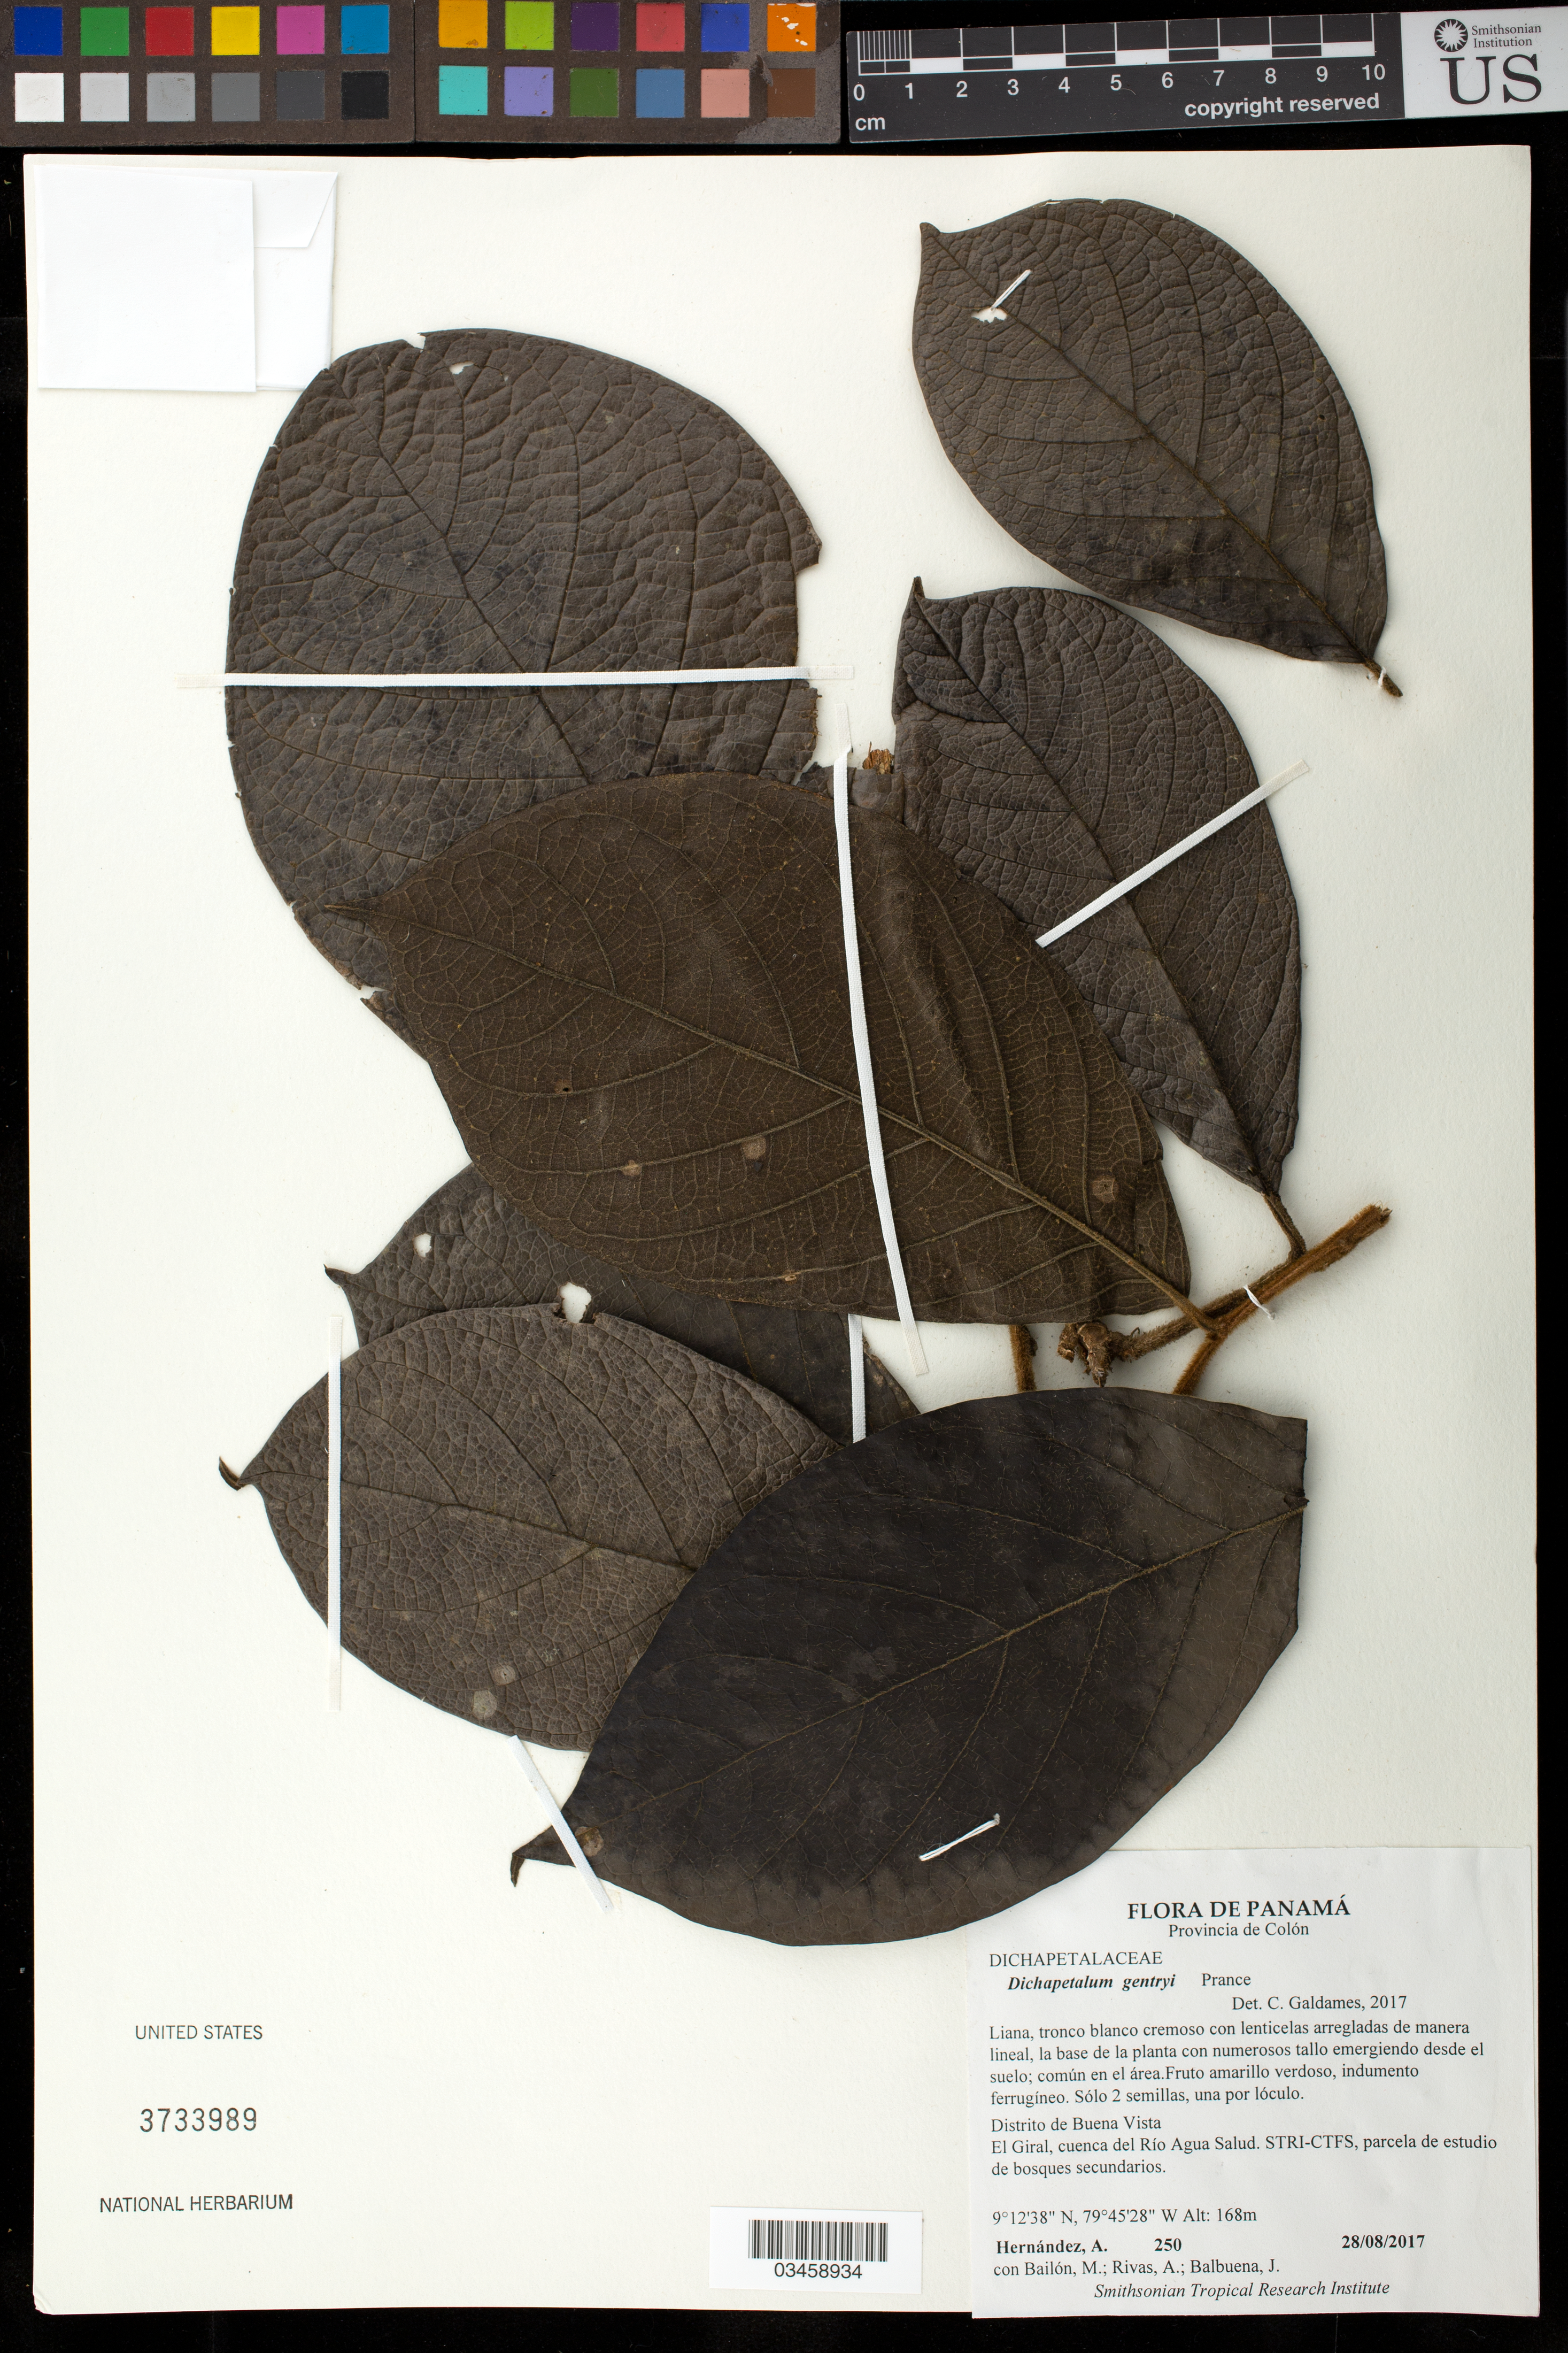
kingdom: Plantae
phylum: Tracheophyta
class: Magnoliopsida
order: Malpighiales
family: Dichapetalaceae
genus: Dichapetalum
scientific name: Dichapetalum gentryi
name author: Prance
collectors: A. Hernández, M. Bailón, A. Rivas & J. Balbuena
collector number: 250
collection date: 2017-08-28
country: Panama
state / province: Colon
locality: Distrito de Buena Vista, El Giral, cuenca del Rio Agua Salud.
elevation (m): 168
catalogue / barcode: US 3733989